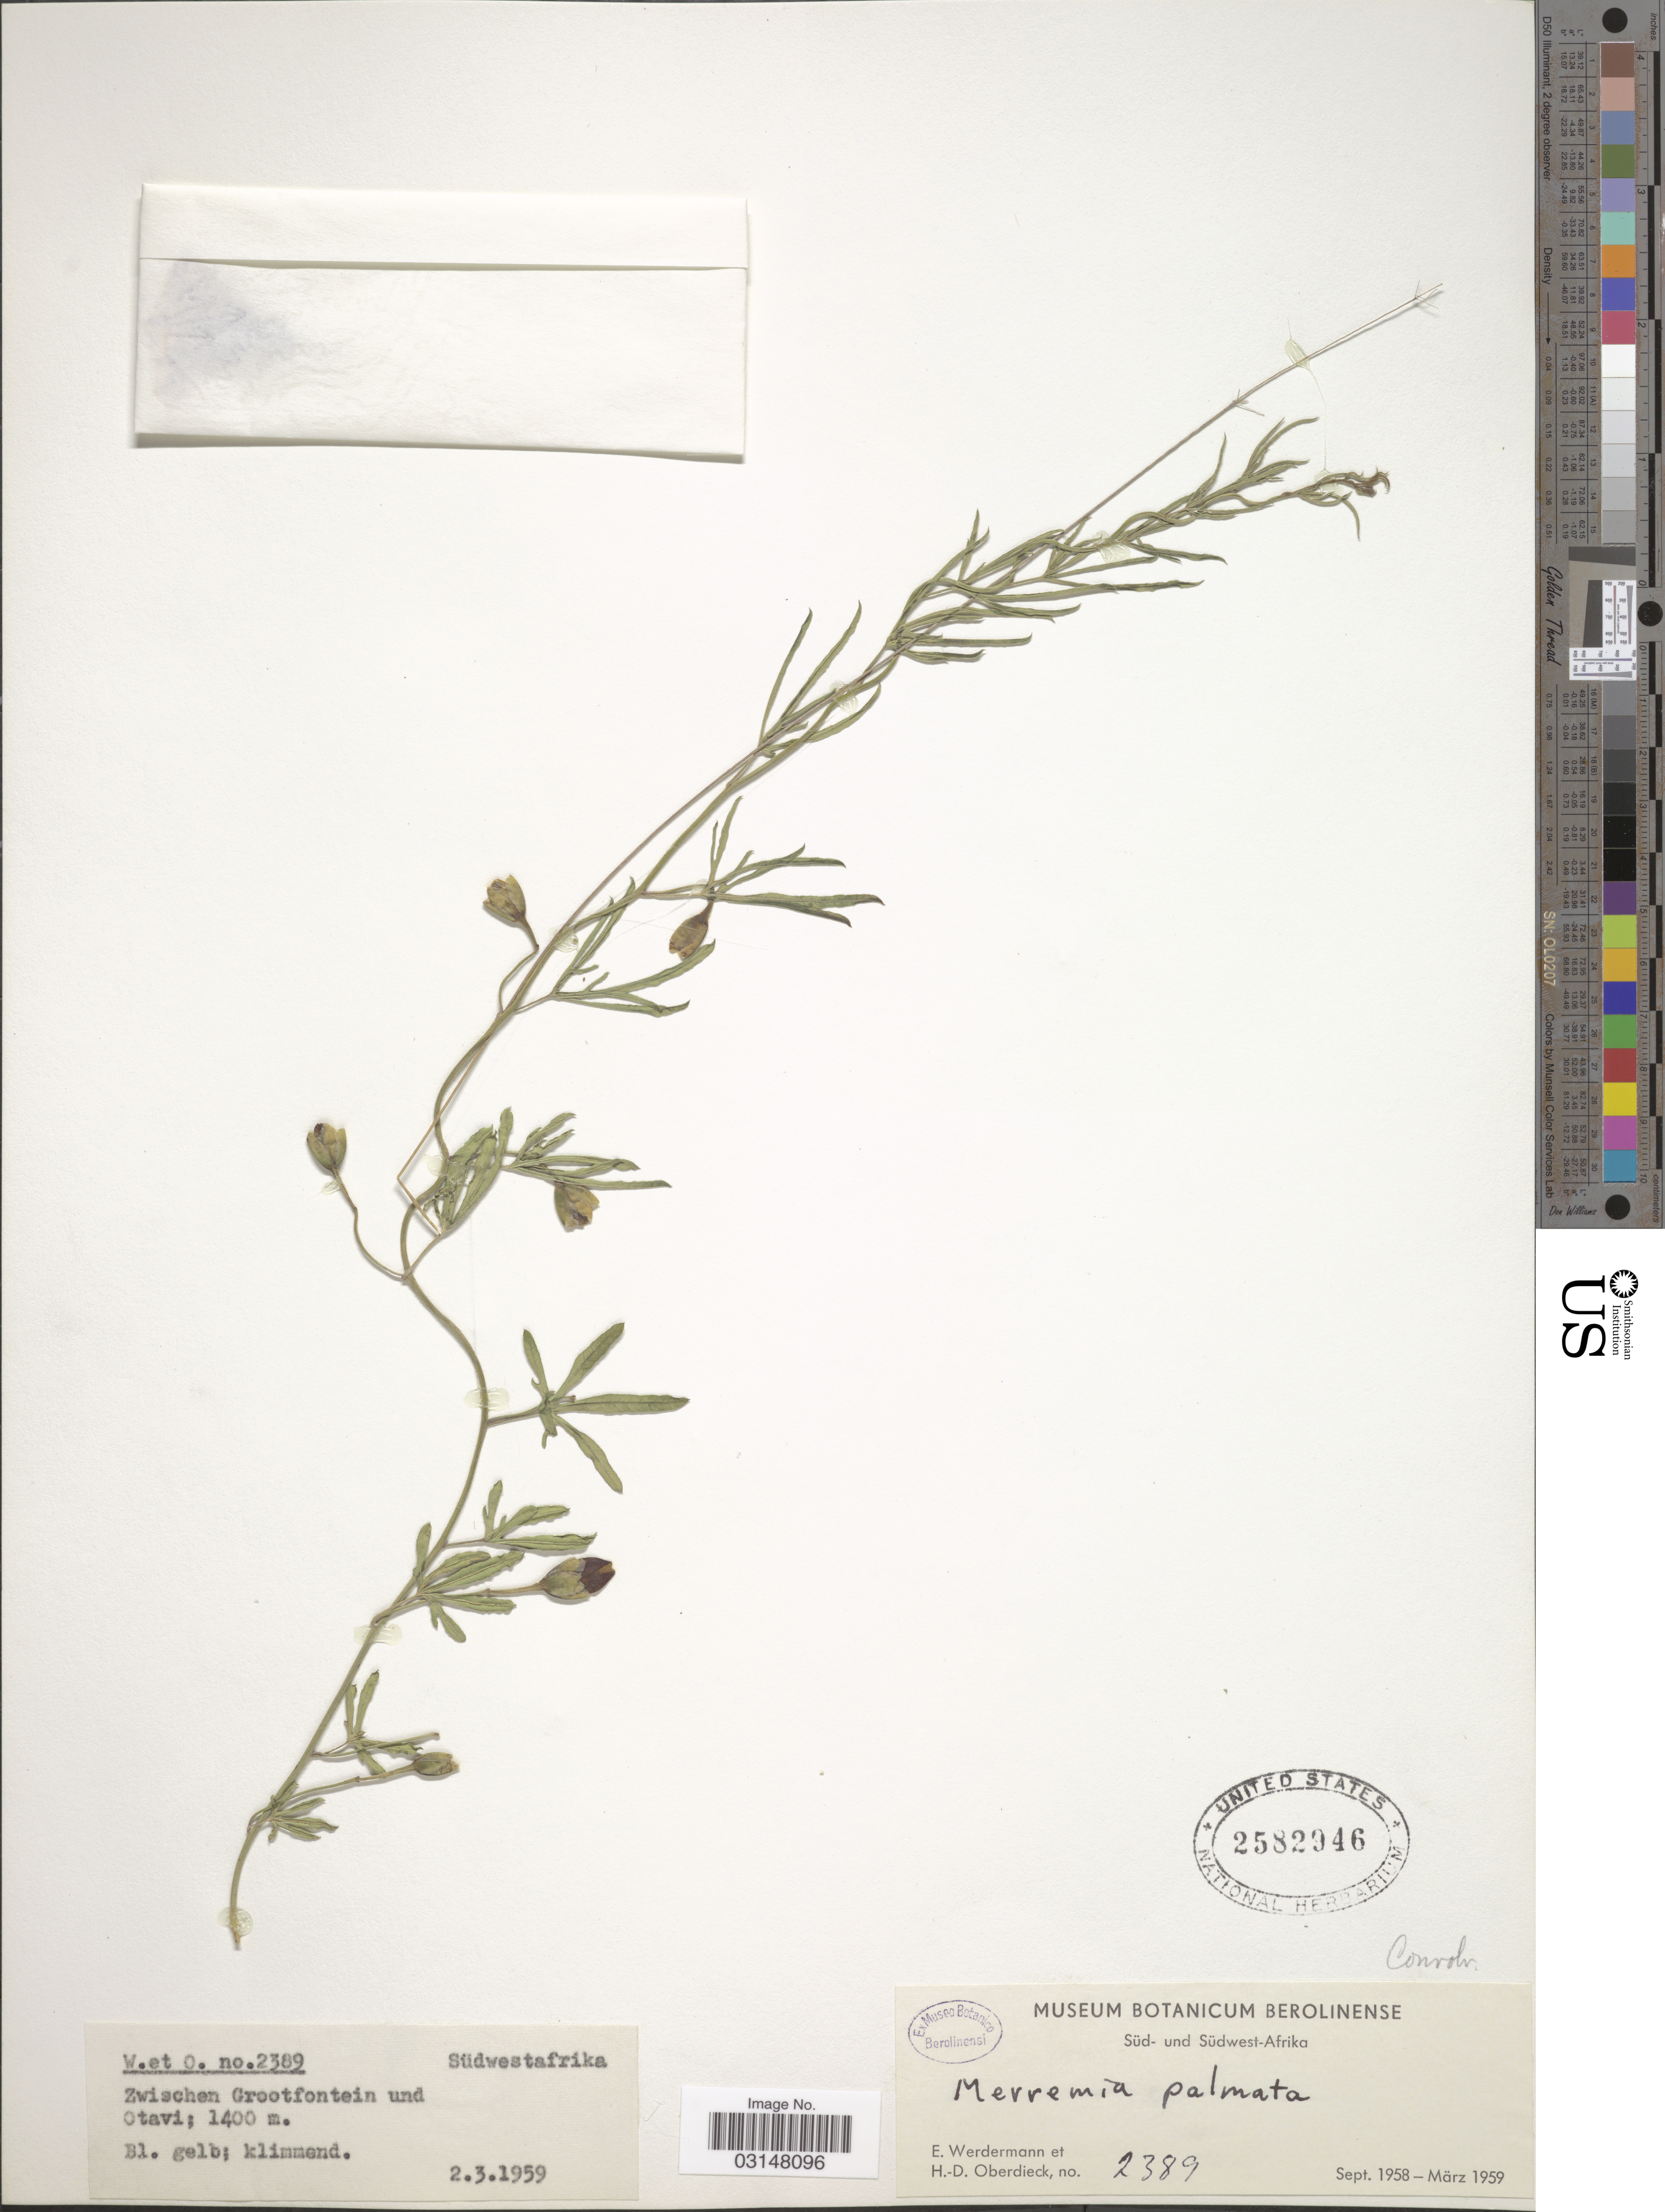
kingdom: Plantae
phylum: Tracheophyta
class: Magnoliopsida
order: Solanales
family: Convolvulaceae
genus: Merremia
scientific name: Merremia palmata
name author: Hallier f.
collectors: E. Werdermann & H. Oberdieck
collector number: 2389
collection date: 1959-03-02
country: Namibia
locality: Südwestafrika. Zwischen Grootfontein und Otavi.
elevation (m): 1400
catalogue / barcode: US 2582946